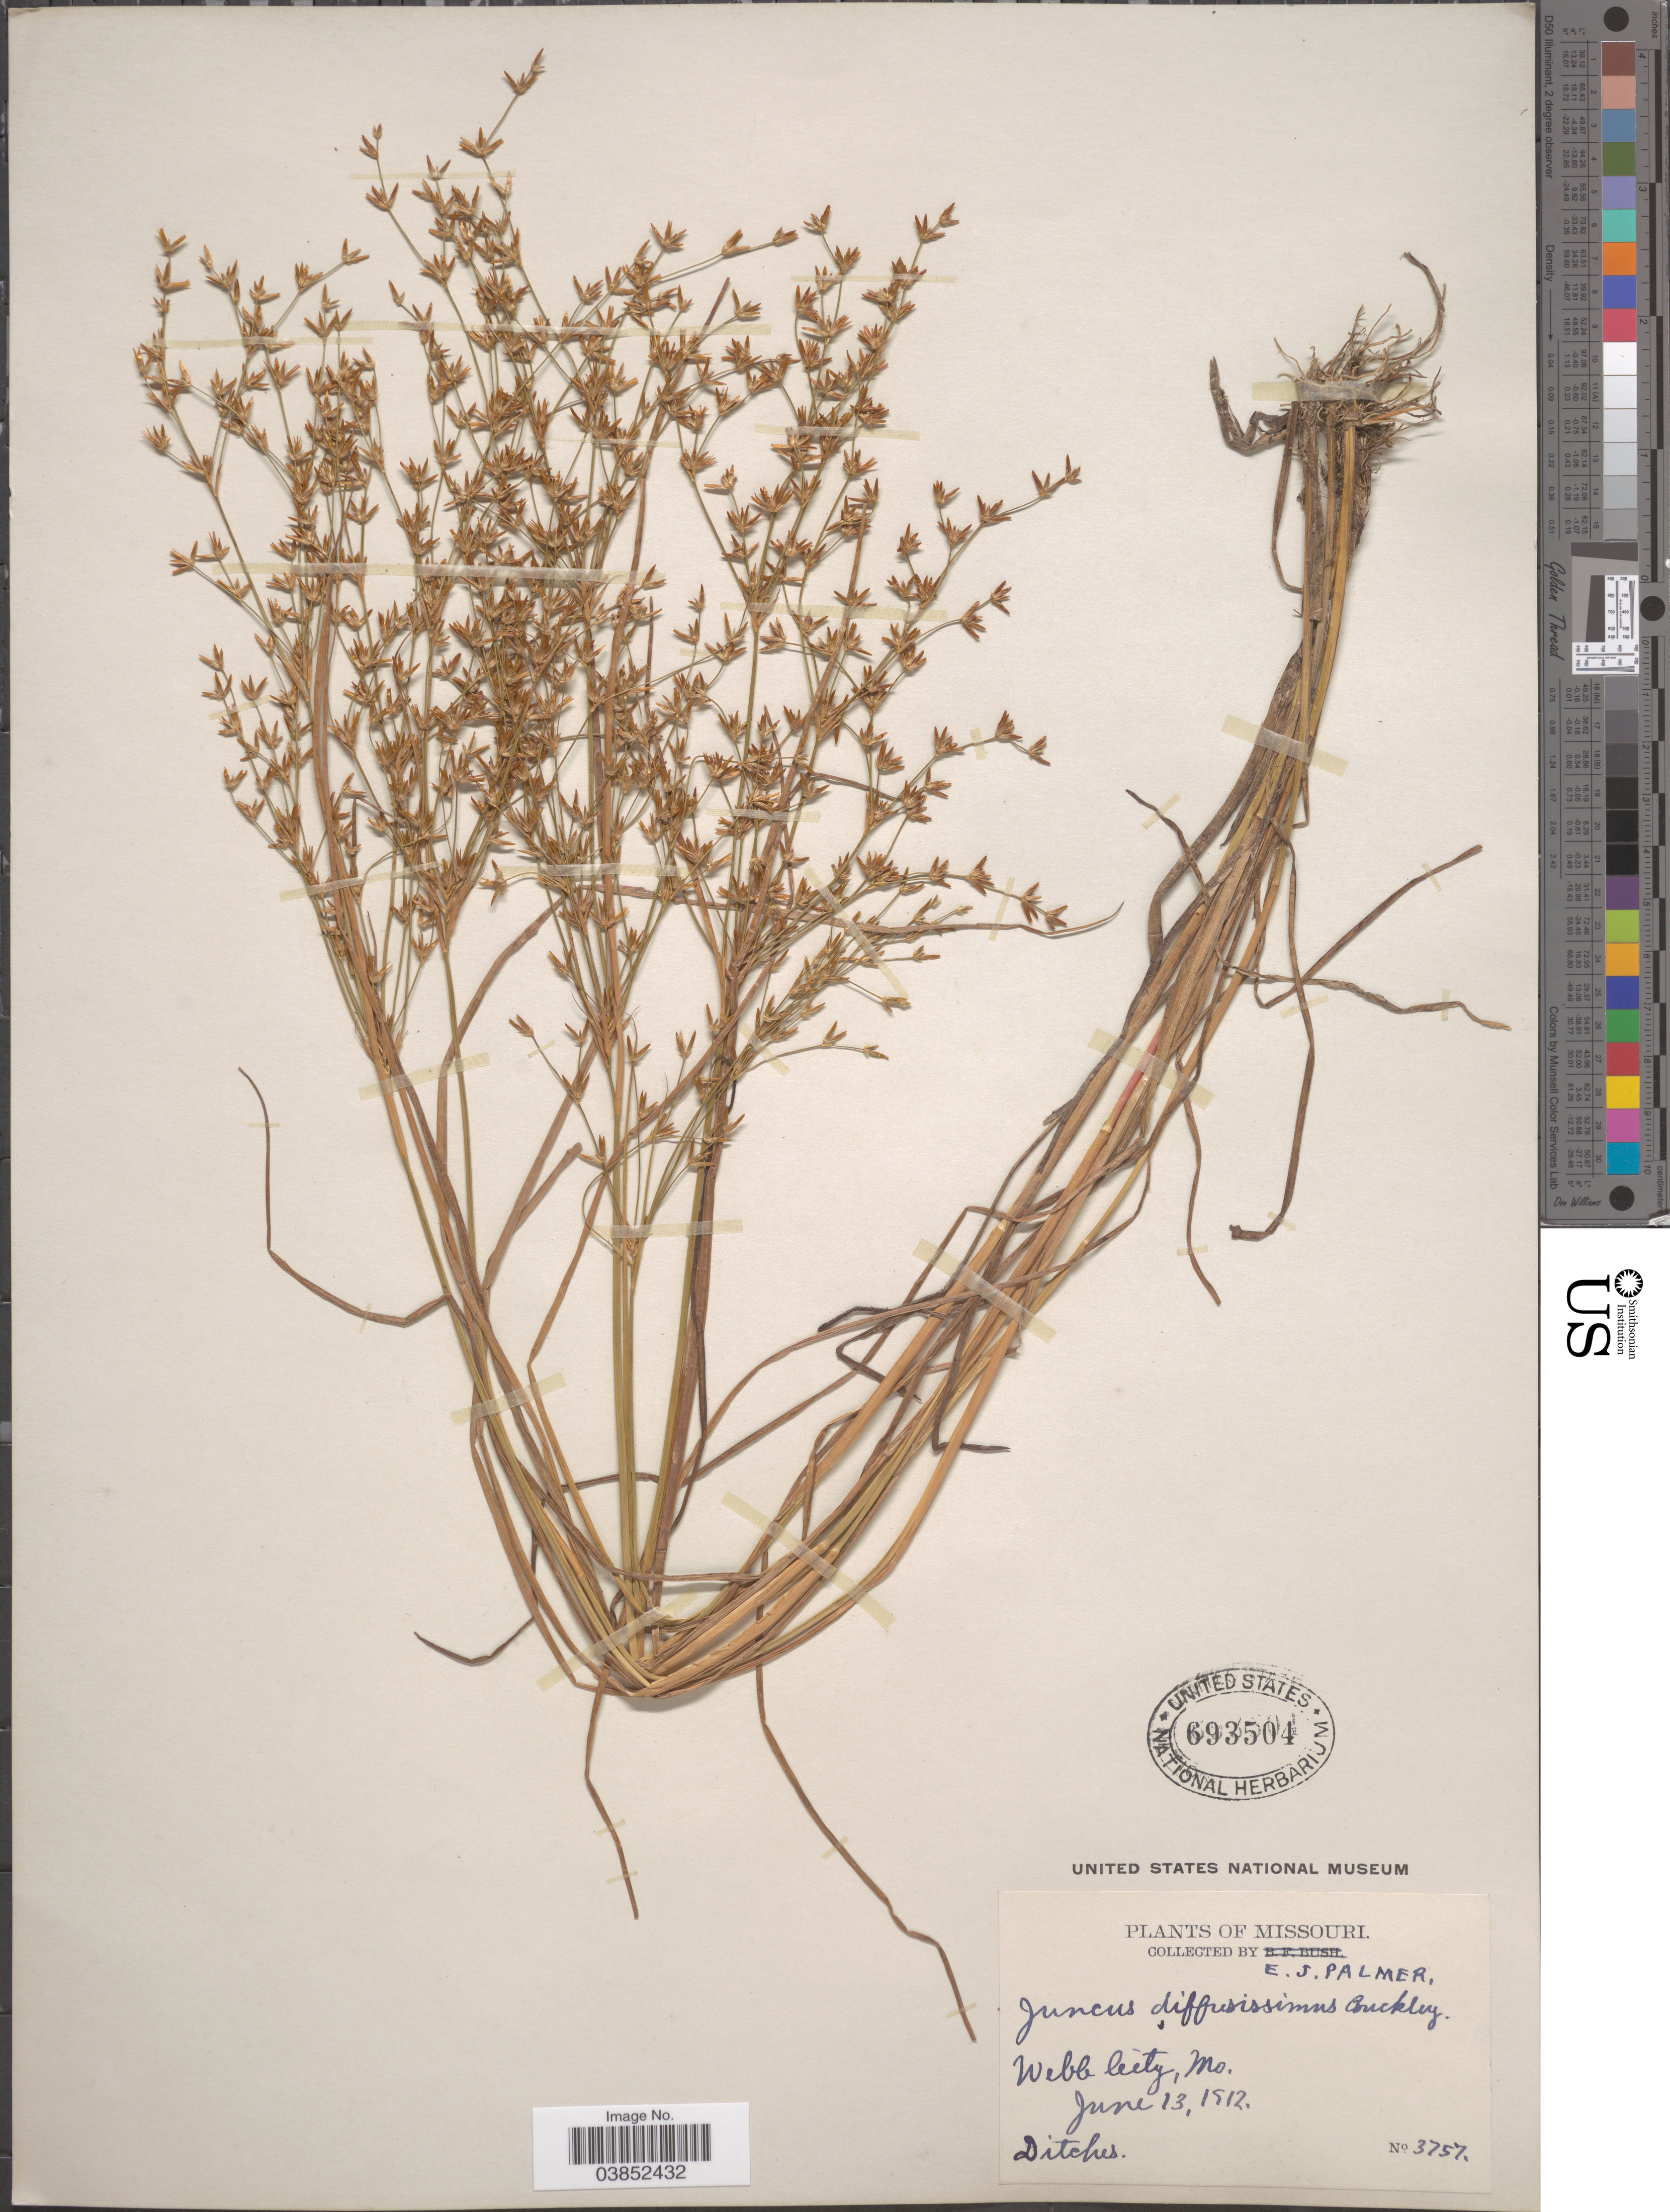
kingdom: Plantae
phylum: Tracheophyta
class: Liliopsida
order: Poales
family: Juncaceae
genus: Juncus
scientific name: Juncus diffusissimus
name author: Buckley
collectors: E. J. Palmer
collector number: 3757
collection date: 1912-06-13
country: United States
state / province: Missouri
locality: Webb City.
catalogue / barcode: US 693504